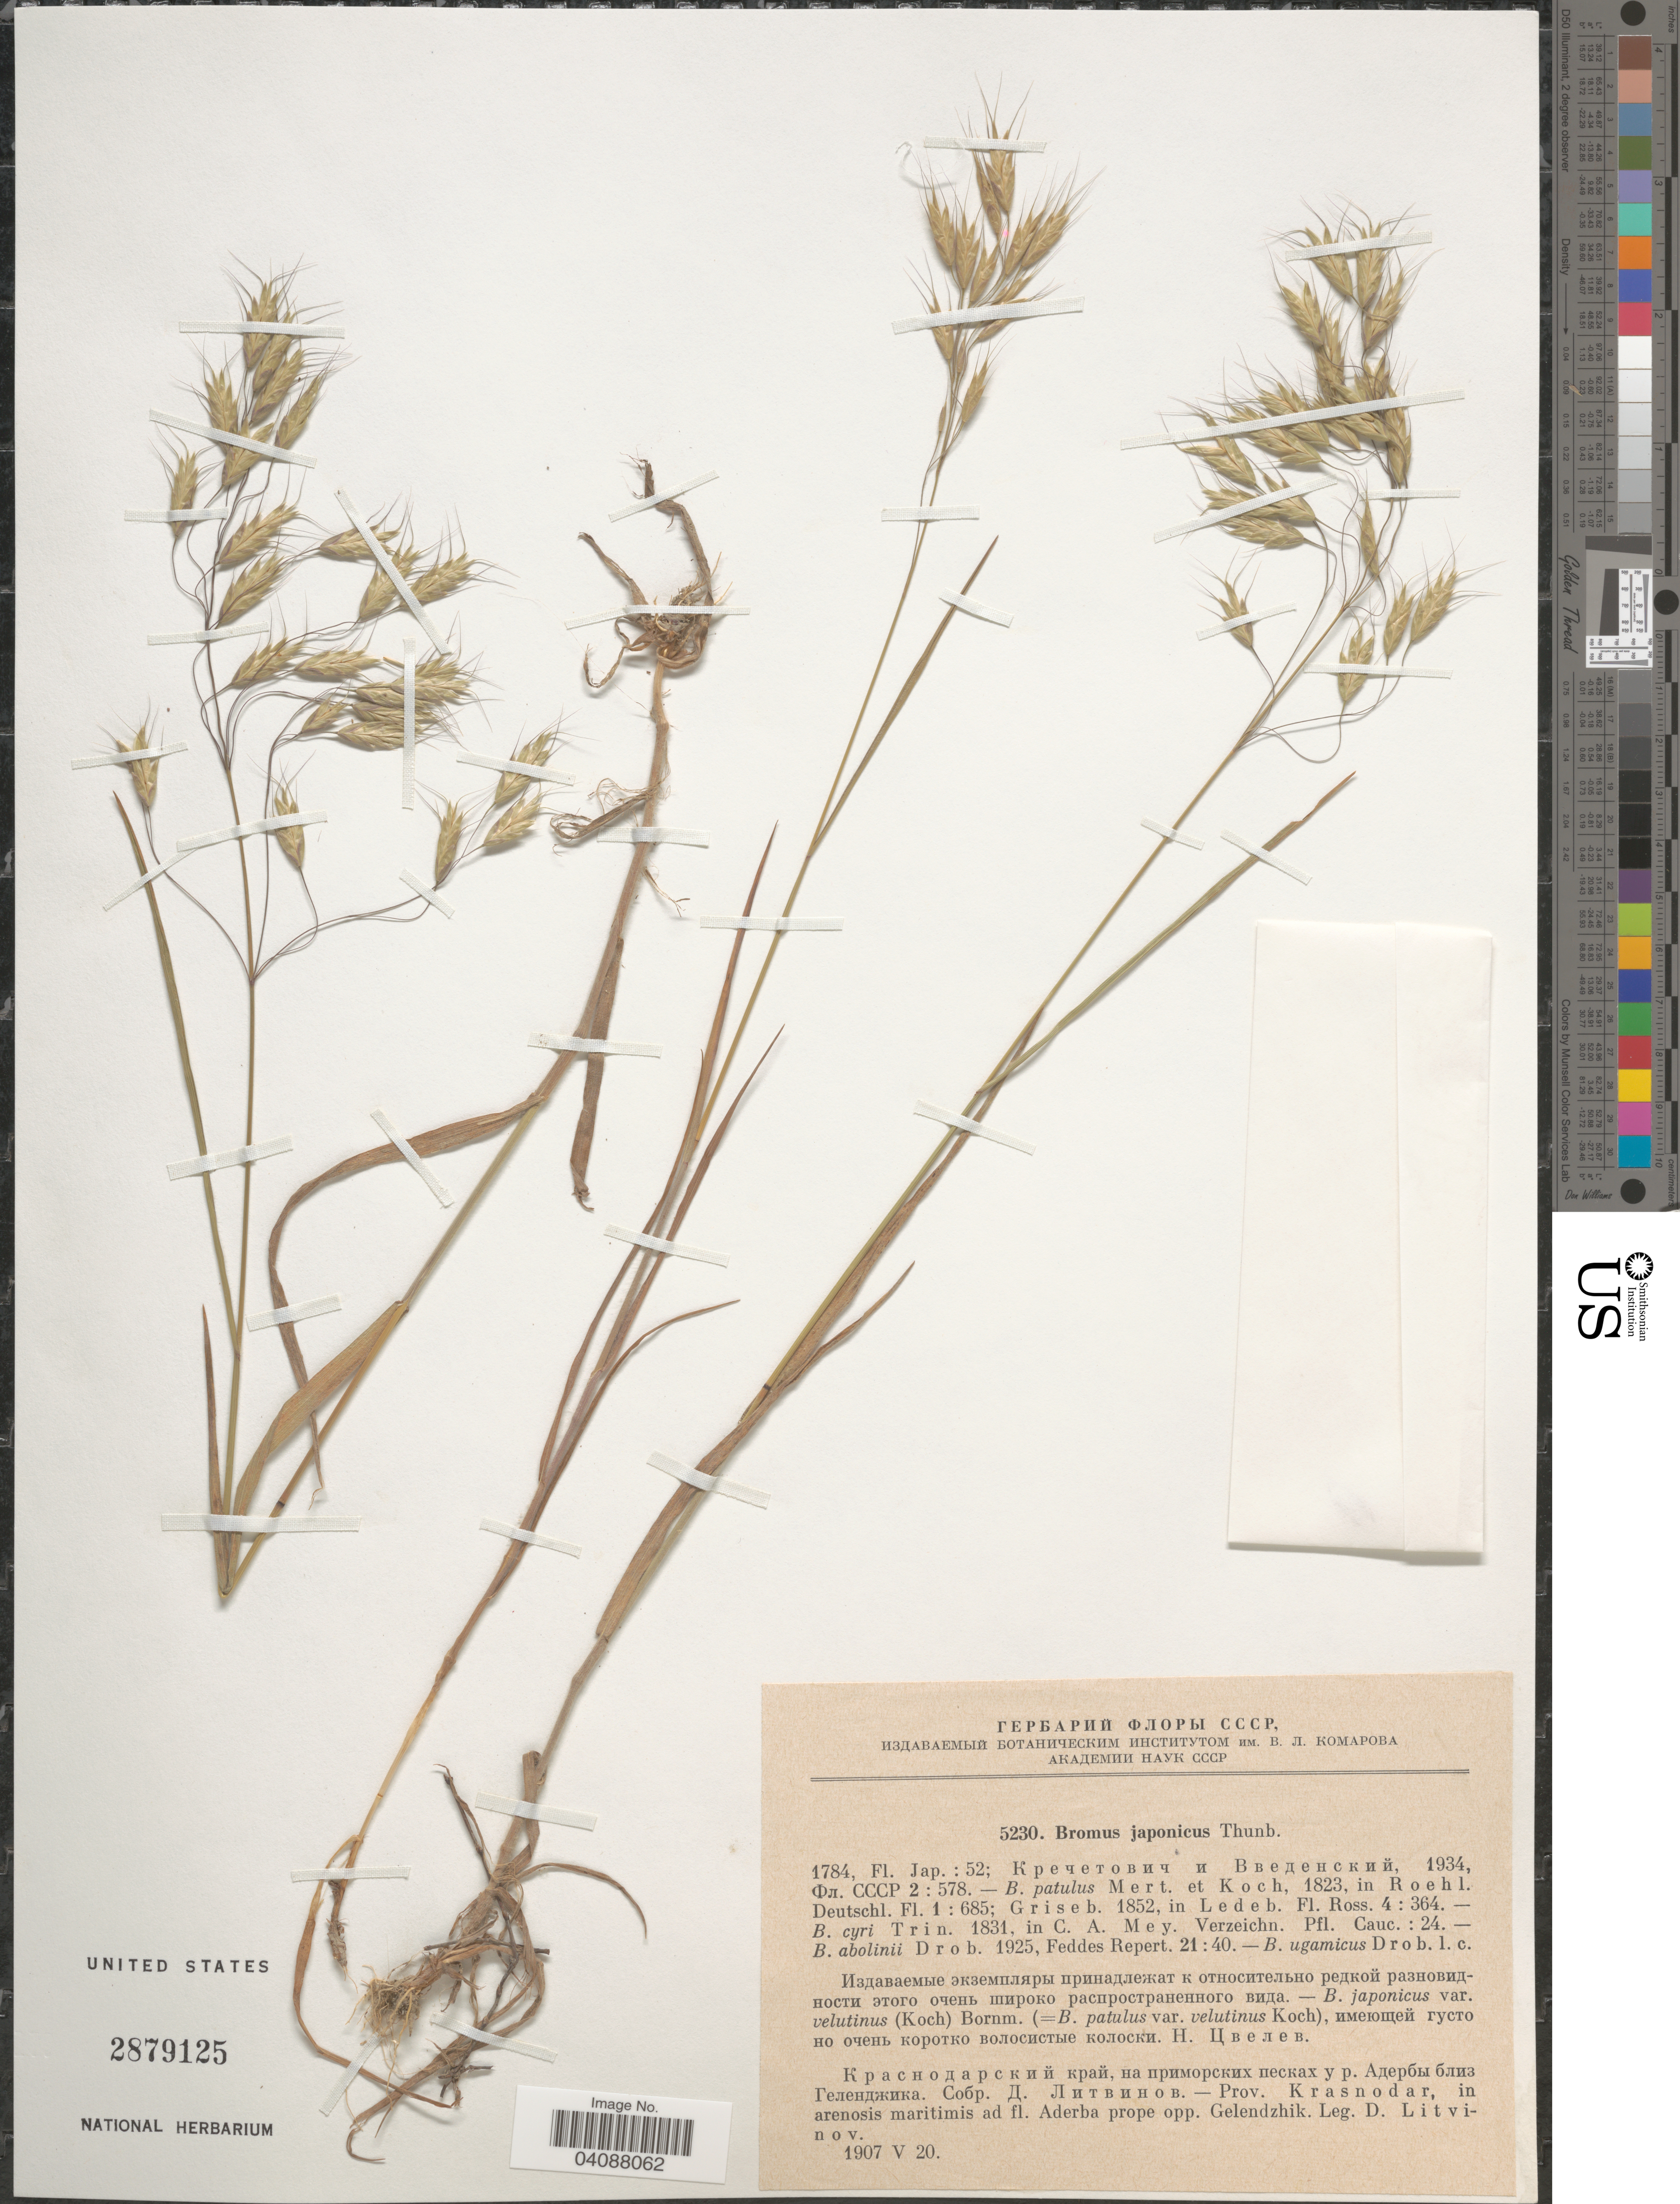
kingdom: Plantae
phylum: Tracheophyta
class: Liliopsida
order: Poales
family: Poaceae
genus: Bromus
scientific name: Bromus japonicus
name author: Houtt.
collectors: D. Litvinov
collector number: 5230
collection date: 1907-05-20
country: Russian Federation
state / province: Krasnodar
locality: X - in arenosis maritimis ad fl. Aderba prope opp. Gelendzhik.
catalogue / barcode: US 2879125